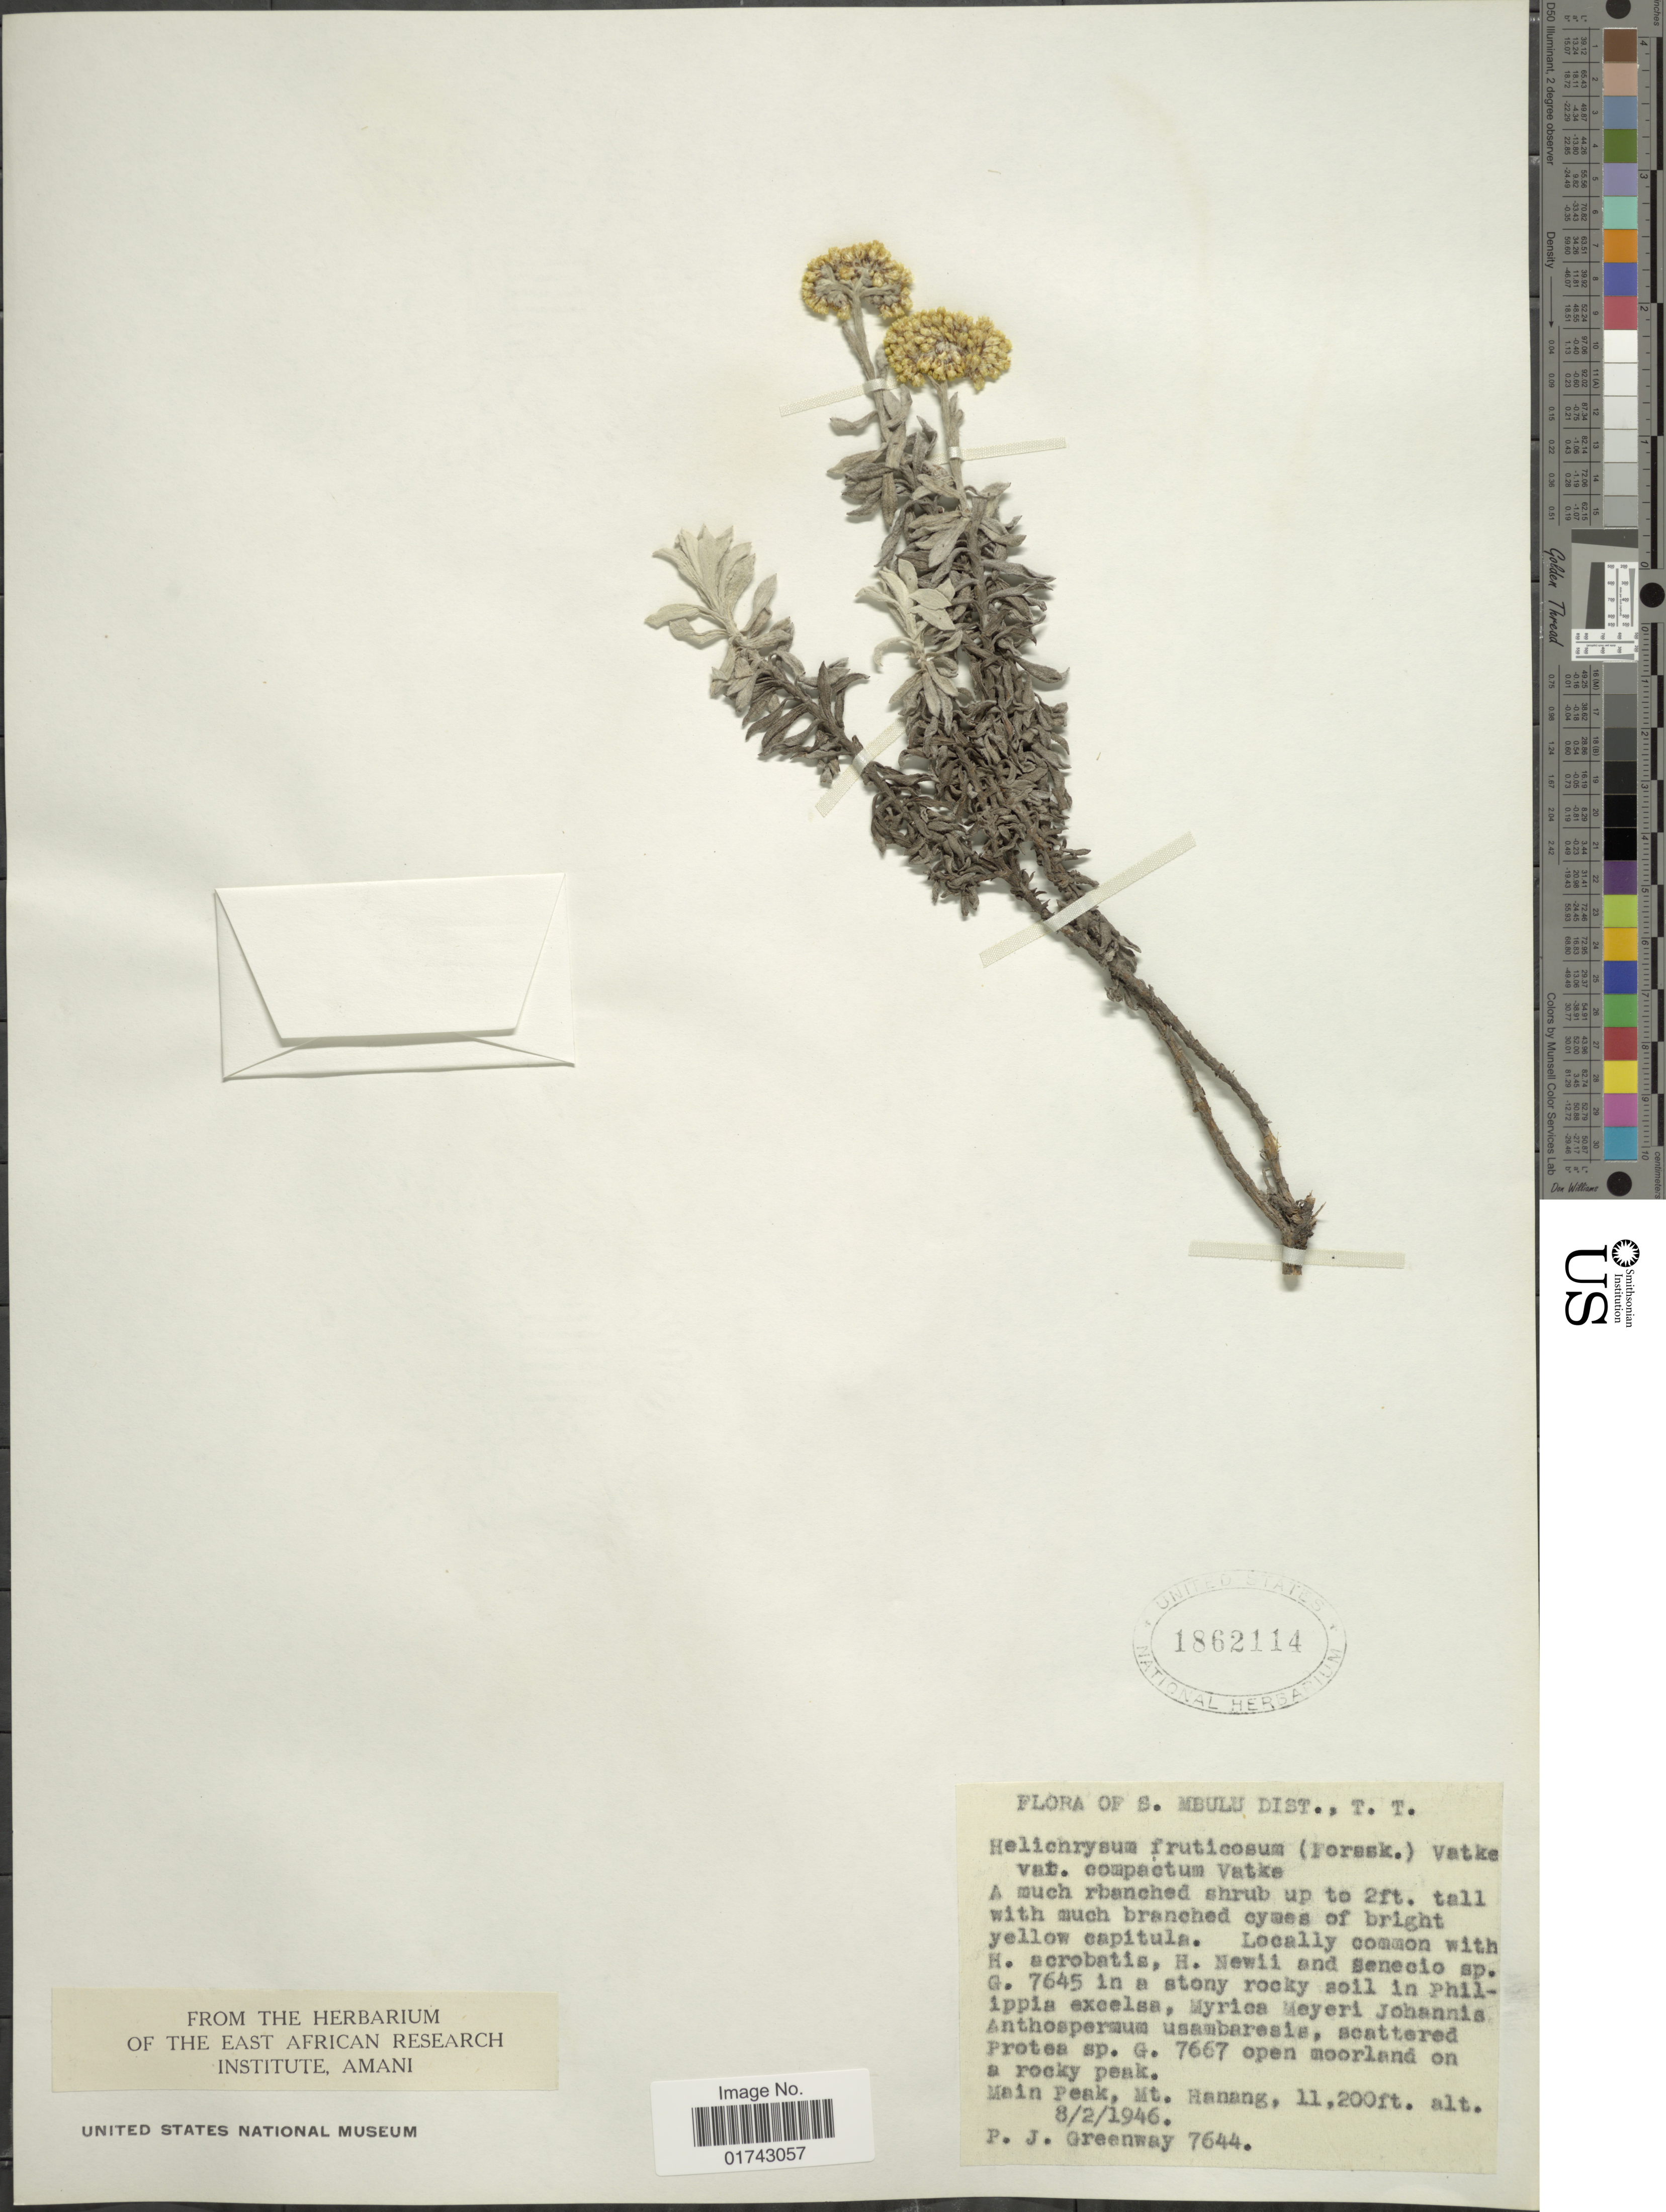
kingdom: Plantae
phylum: Tracheophyta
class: Magnoliopsida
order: Asterales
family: Asteraceae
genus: Helichrysum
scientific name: Helichrysum forskahlii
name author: (J.F. Gmel.) Hilliard & B.L. Burtt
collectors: P. J. Greenway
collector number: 7644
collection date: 1946-02-08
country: Tanzania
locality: Mbuku Dist., T. T. Main Peak, Mt. Hanang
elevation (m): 3414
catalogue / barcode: US 1862114